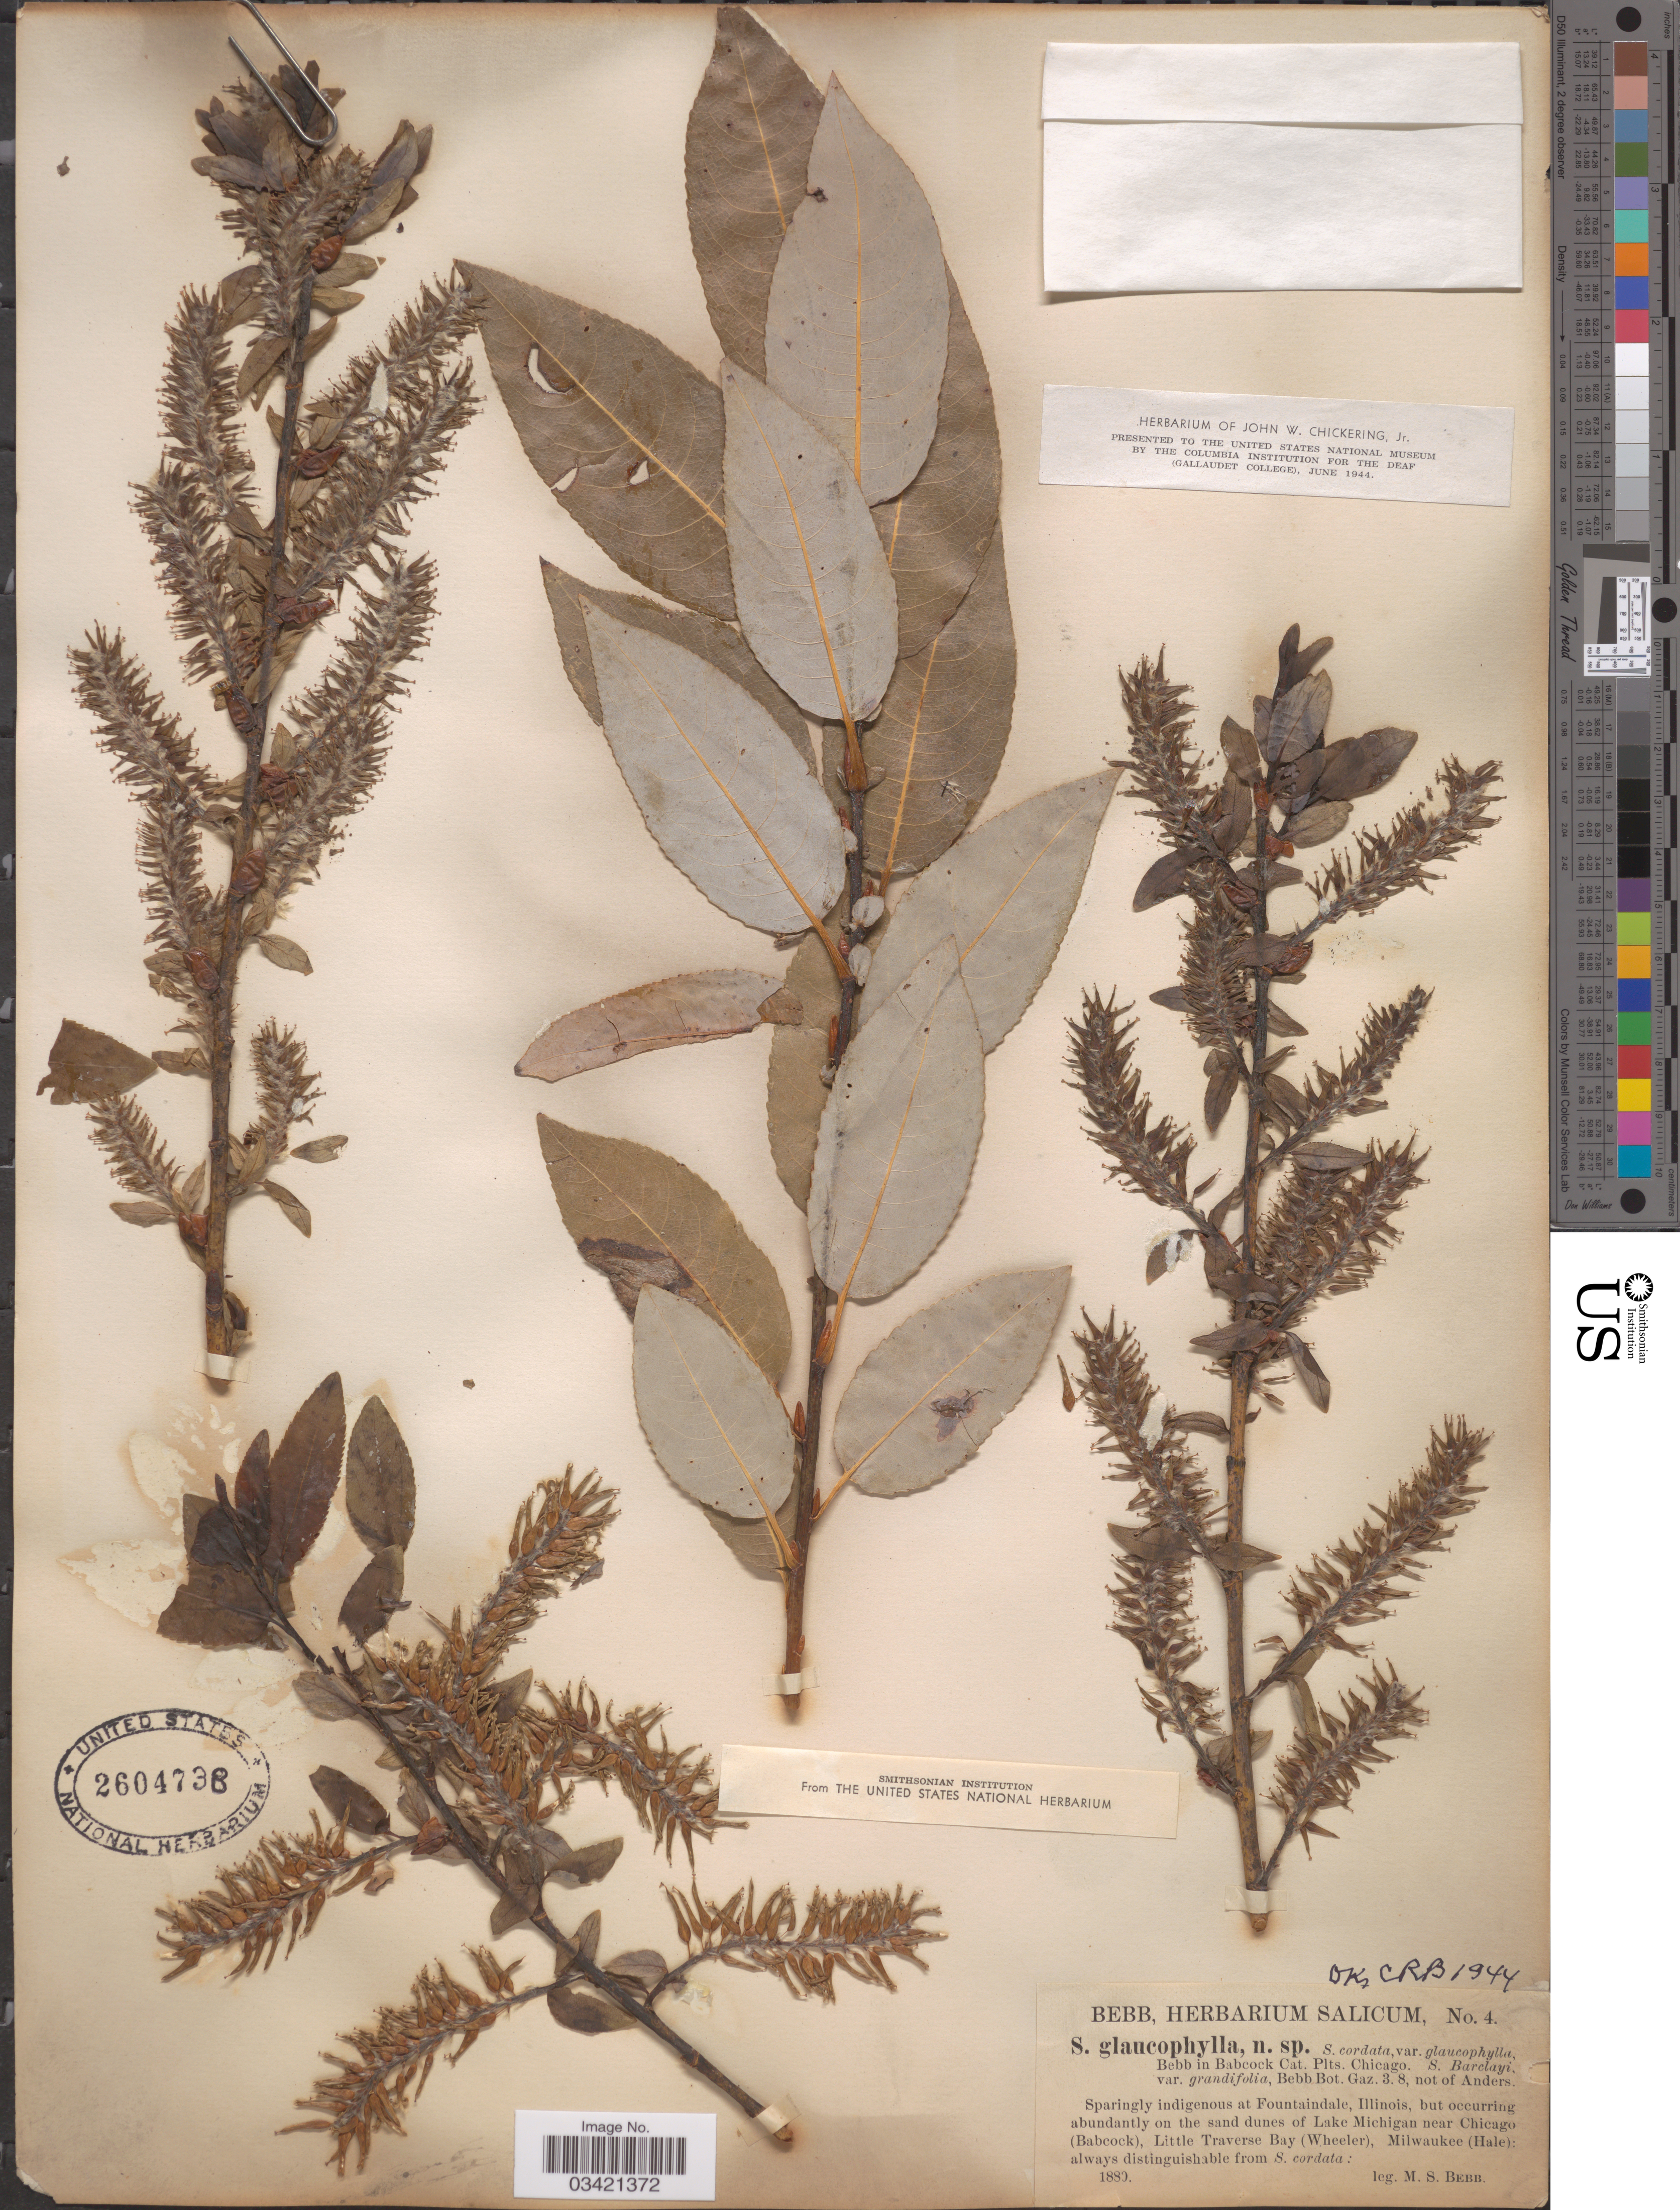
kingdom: Plantae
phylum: Tracheophyta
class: Magnoliopsida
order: Malpighiales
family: Salicaceae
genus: Salix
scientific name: Salix glaucophylla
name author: Andersson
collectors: M. Bebb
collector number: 4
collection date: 1880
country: United States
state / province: Illinois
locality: At Fountaindale, but occurring abundantly on the sand dunes of Lake Michigan near Chicago (Babock), Little Traverse Bay (Wheeler), Milwaukee (Hale).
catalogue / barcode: US 2604738